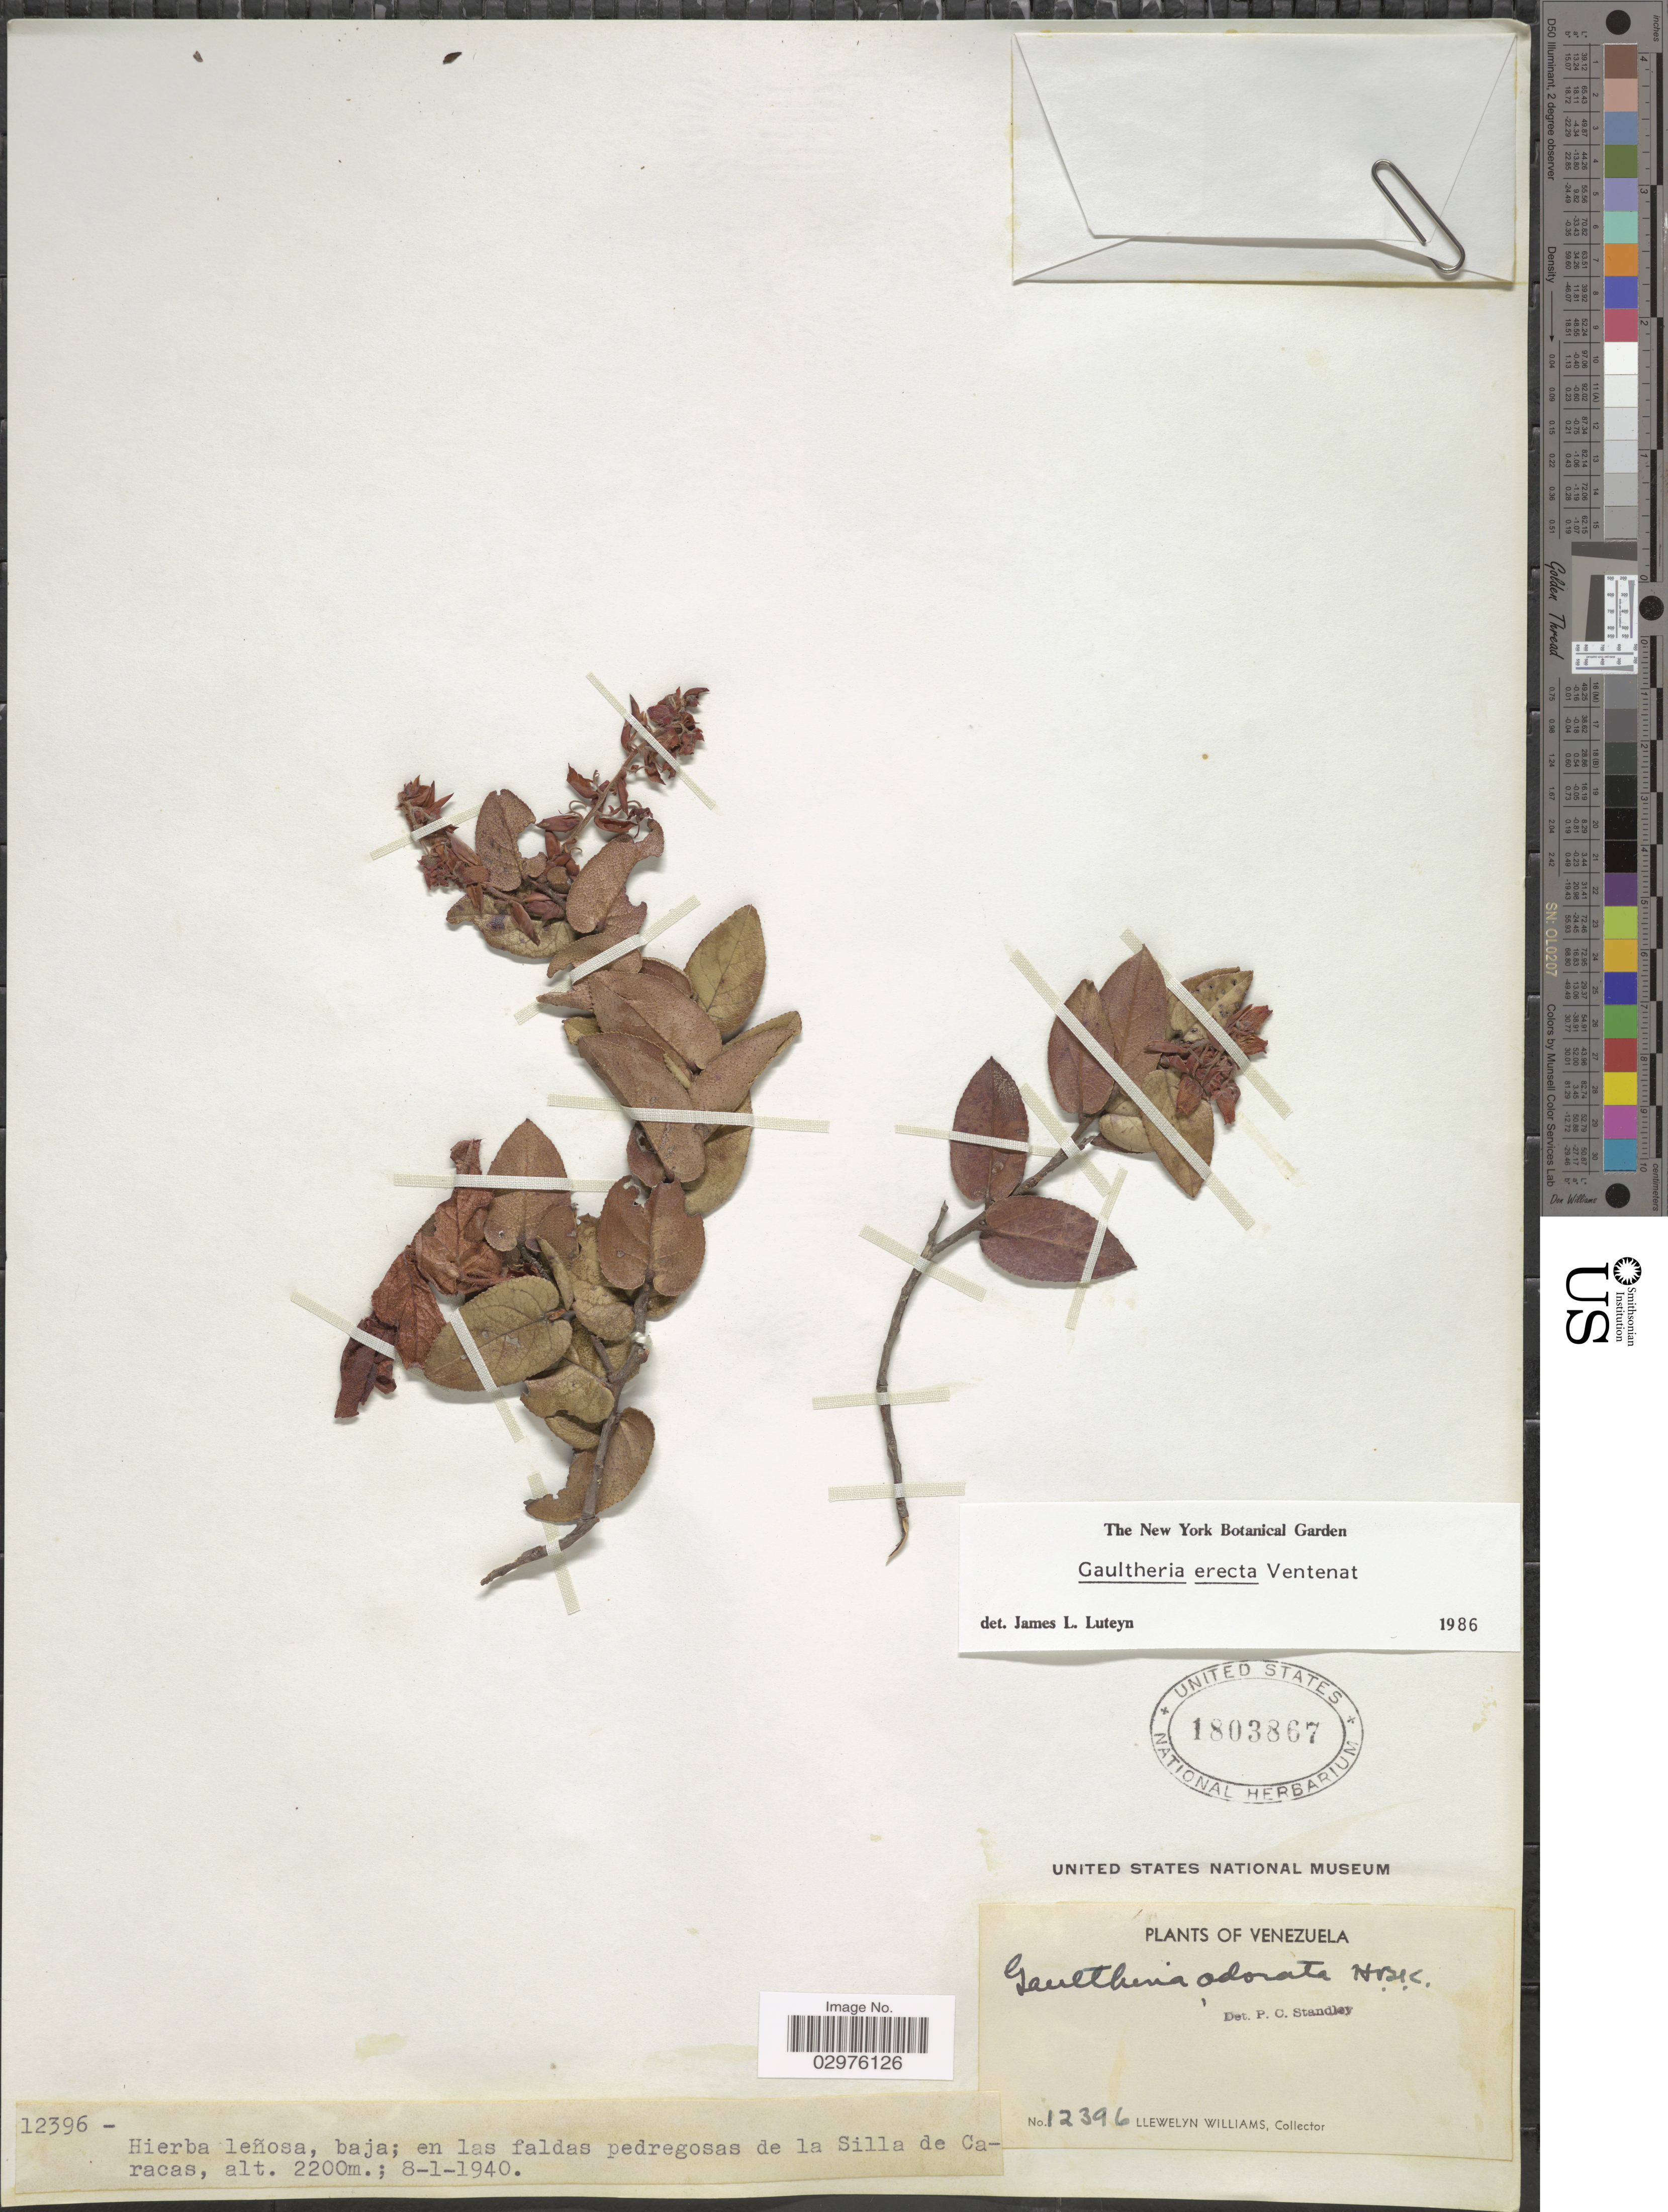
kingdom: Plantae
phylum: Tracheophyta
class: Magnoliopsida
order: Ericales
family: Ericaceae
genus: Gaultheria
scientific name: Gaultheria erecta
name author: Vent.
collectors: Ll. Williams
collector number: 12396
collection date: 1940-01-08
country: Venezuela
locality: En las faldas pedregosas de la Silla de Caracas.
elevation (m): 2200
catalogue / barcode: US 1803867